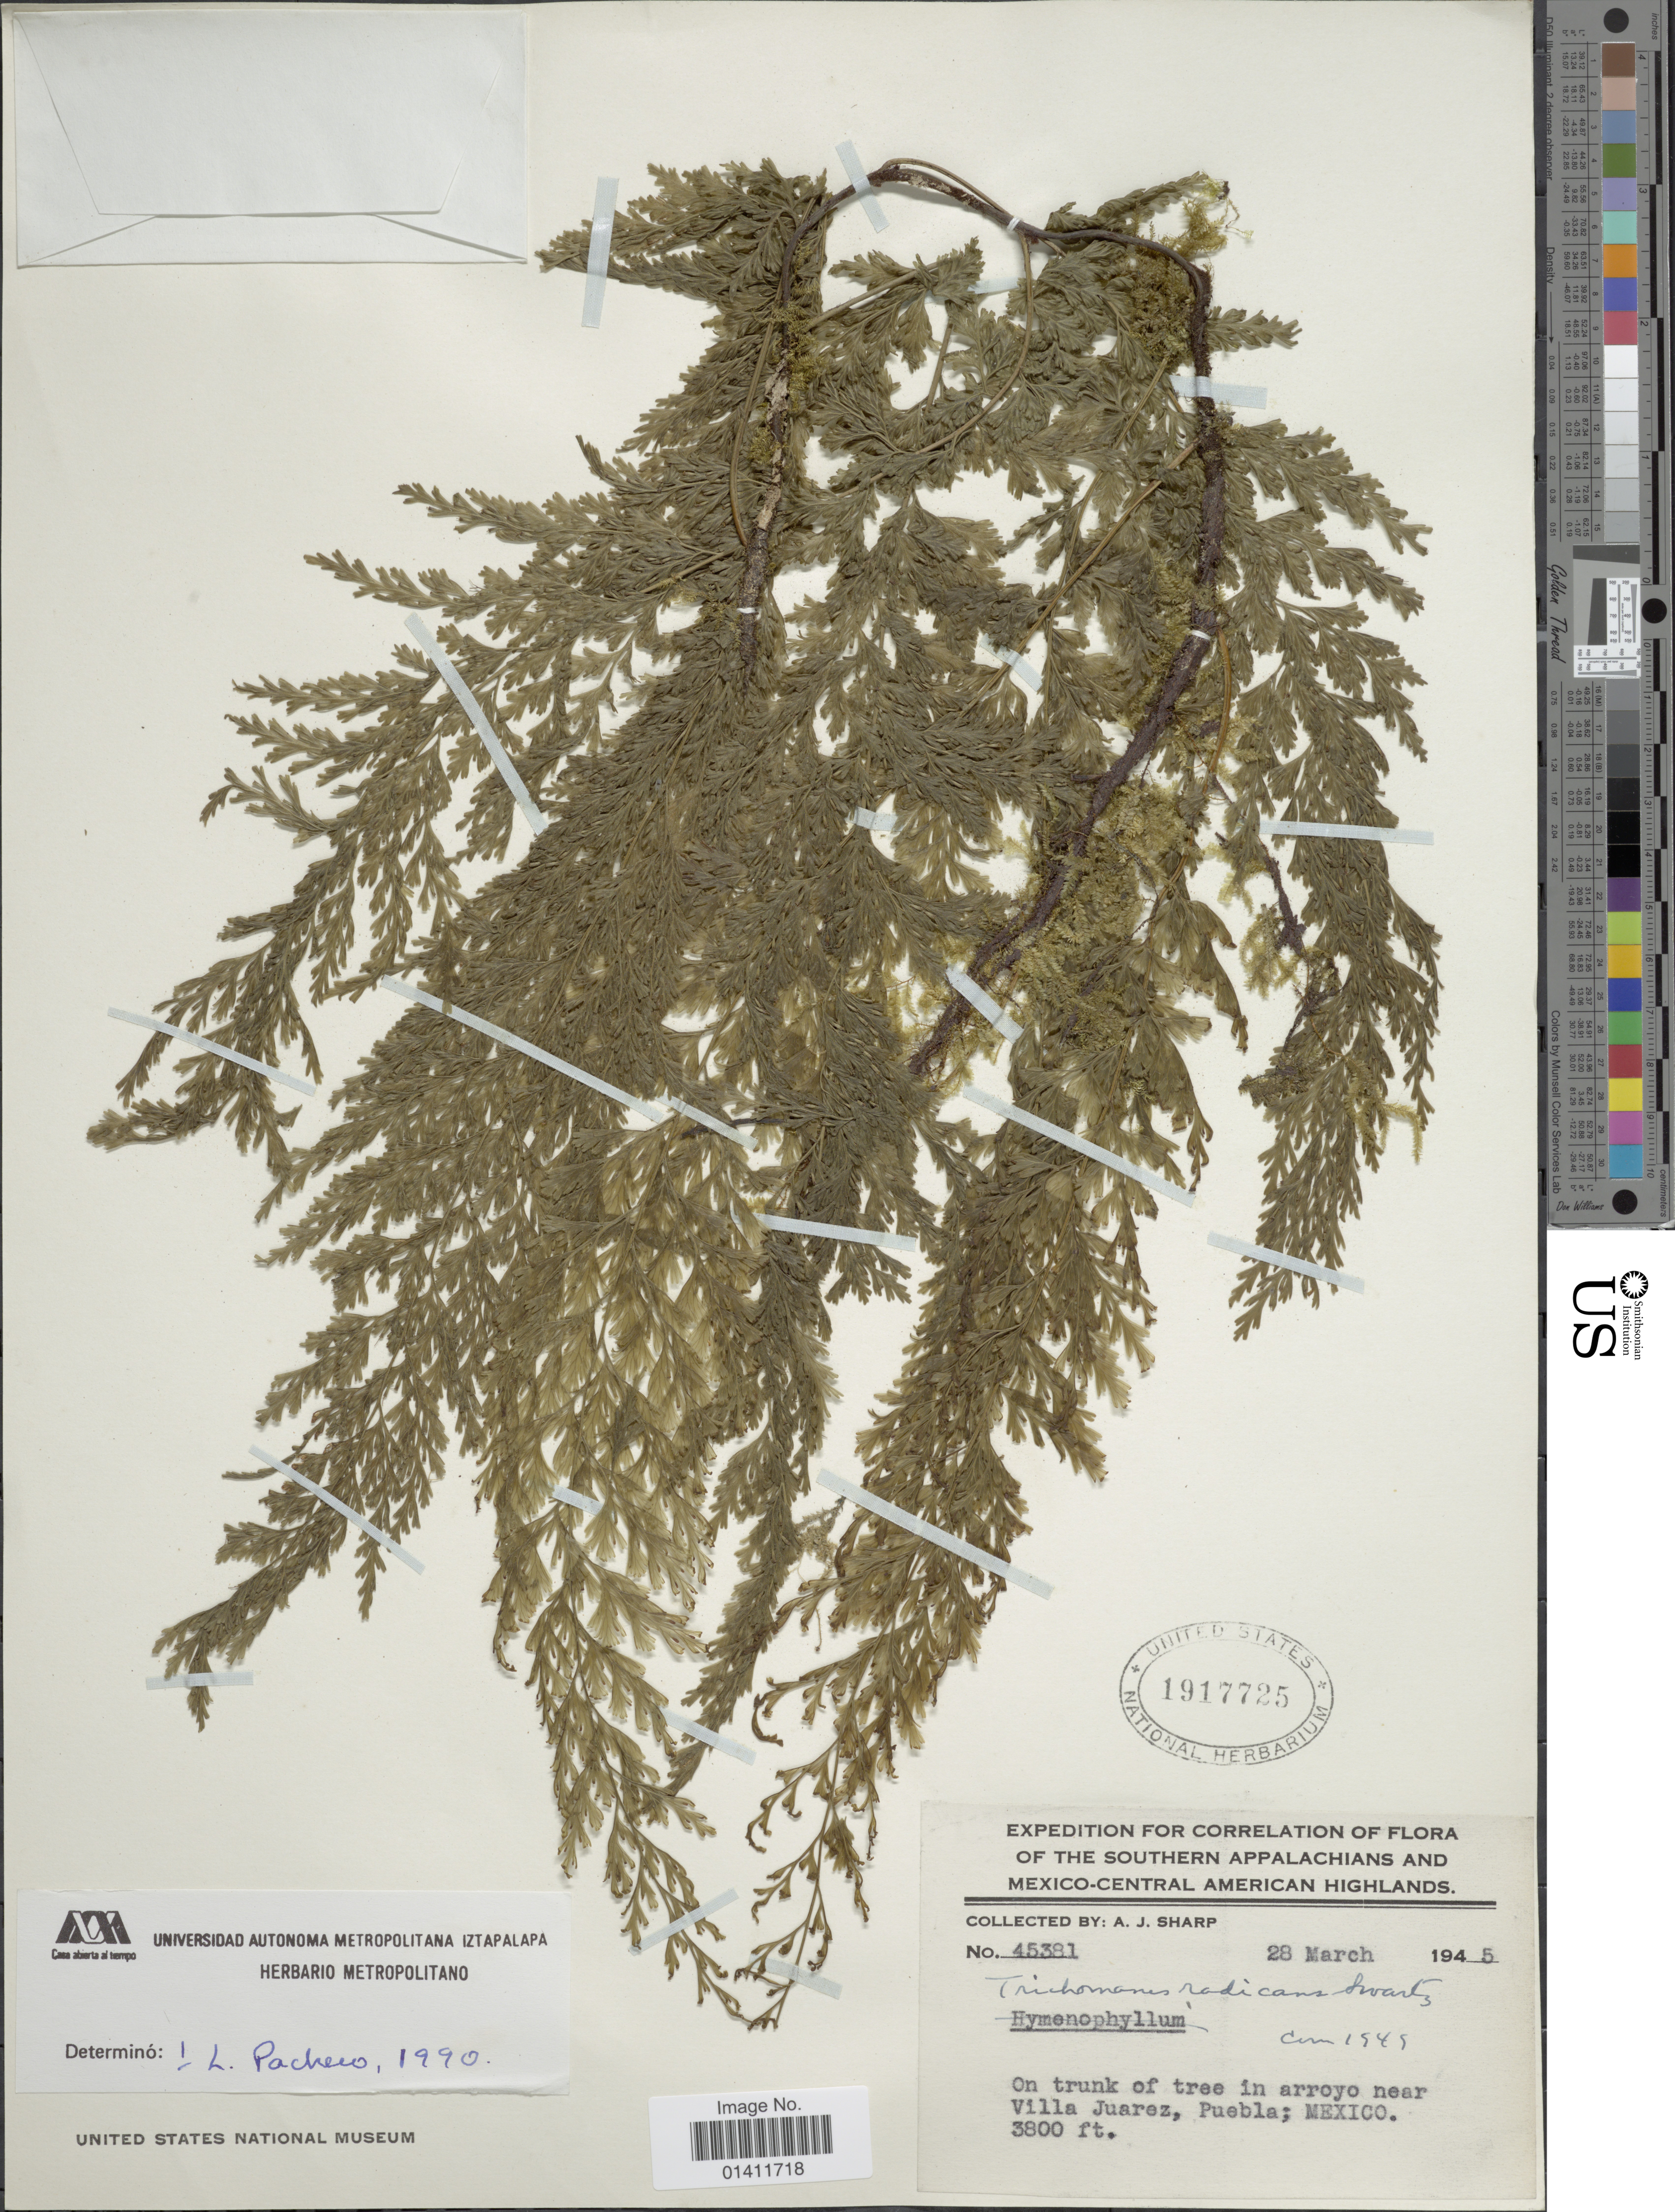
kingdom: Plantae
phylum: Tracheophyta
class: Polypodiopsida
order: Hymenophyllales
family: Hymenophyllaceae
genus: Vandenboschia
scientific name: Vandenboschia radicans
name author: (Sw.) Copel.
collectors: A. J. Sharp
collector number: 45381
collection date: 1945-03-28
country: Mexico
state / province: Puebla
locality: In arroyo near Villa Juarez.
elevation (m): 1158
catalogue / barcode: US 1917725